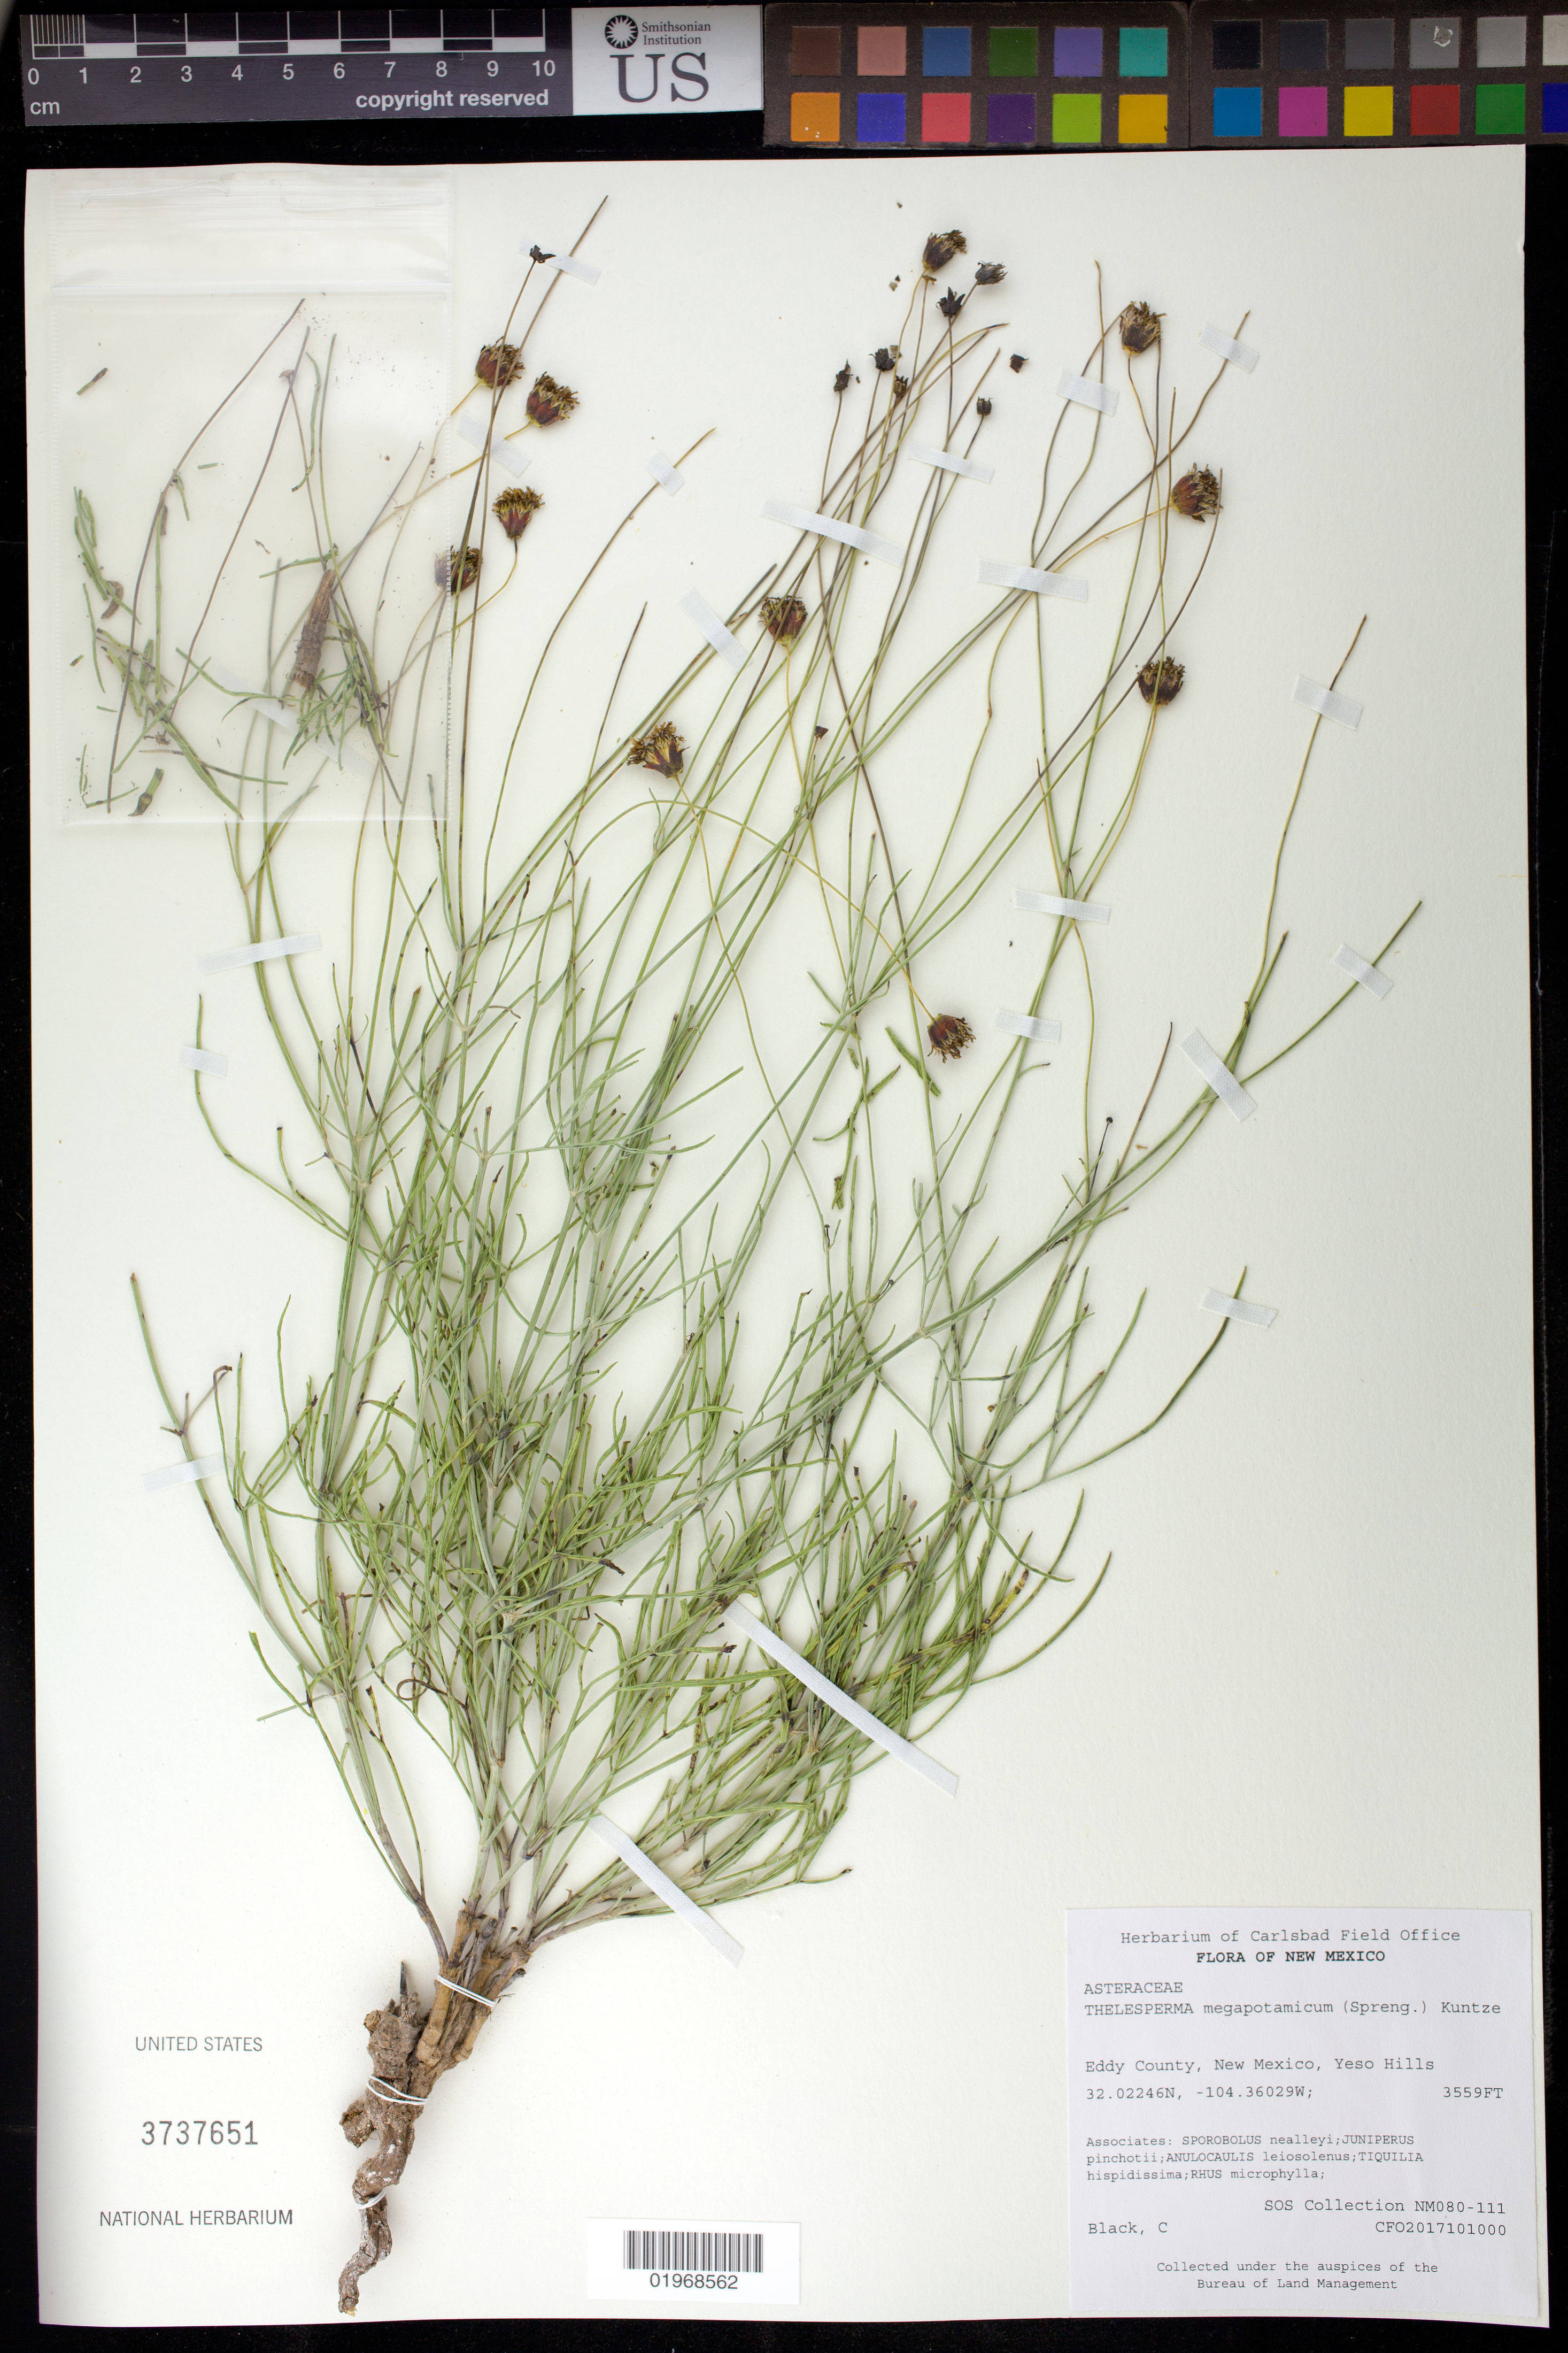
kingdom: Plantae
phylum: Tracheophyta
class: Magnoliopsida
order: Asterales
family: Asteraceae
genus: Thelesperma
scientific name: Thelesperma megapotamicum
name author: (Spreng.) Herter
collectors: C. Black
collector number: NM080-111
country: United States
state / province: New Mexico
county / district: Eddy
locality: Carlsbad Resource Area, Yeso Hills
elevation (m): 1085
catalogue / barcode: US 3737651